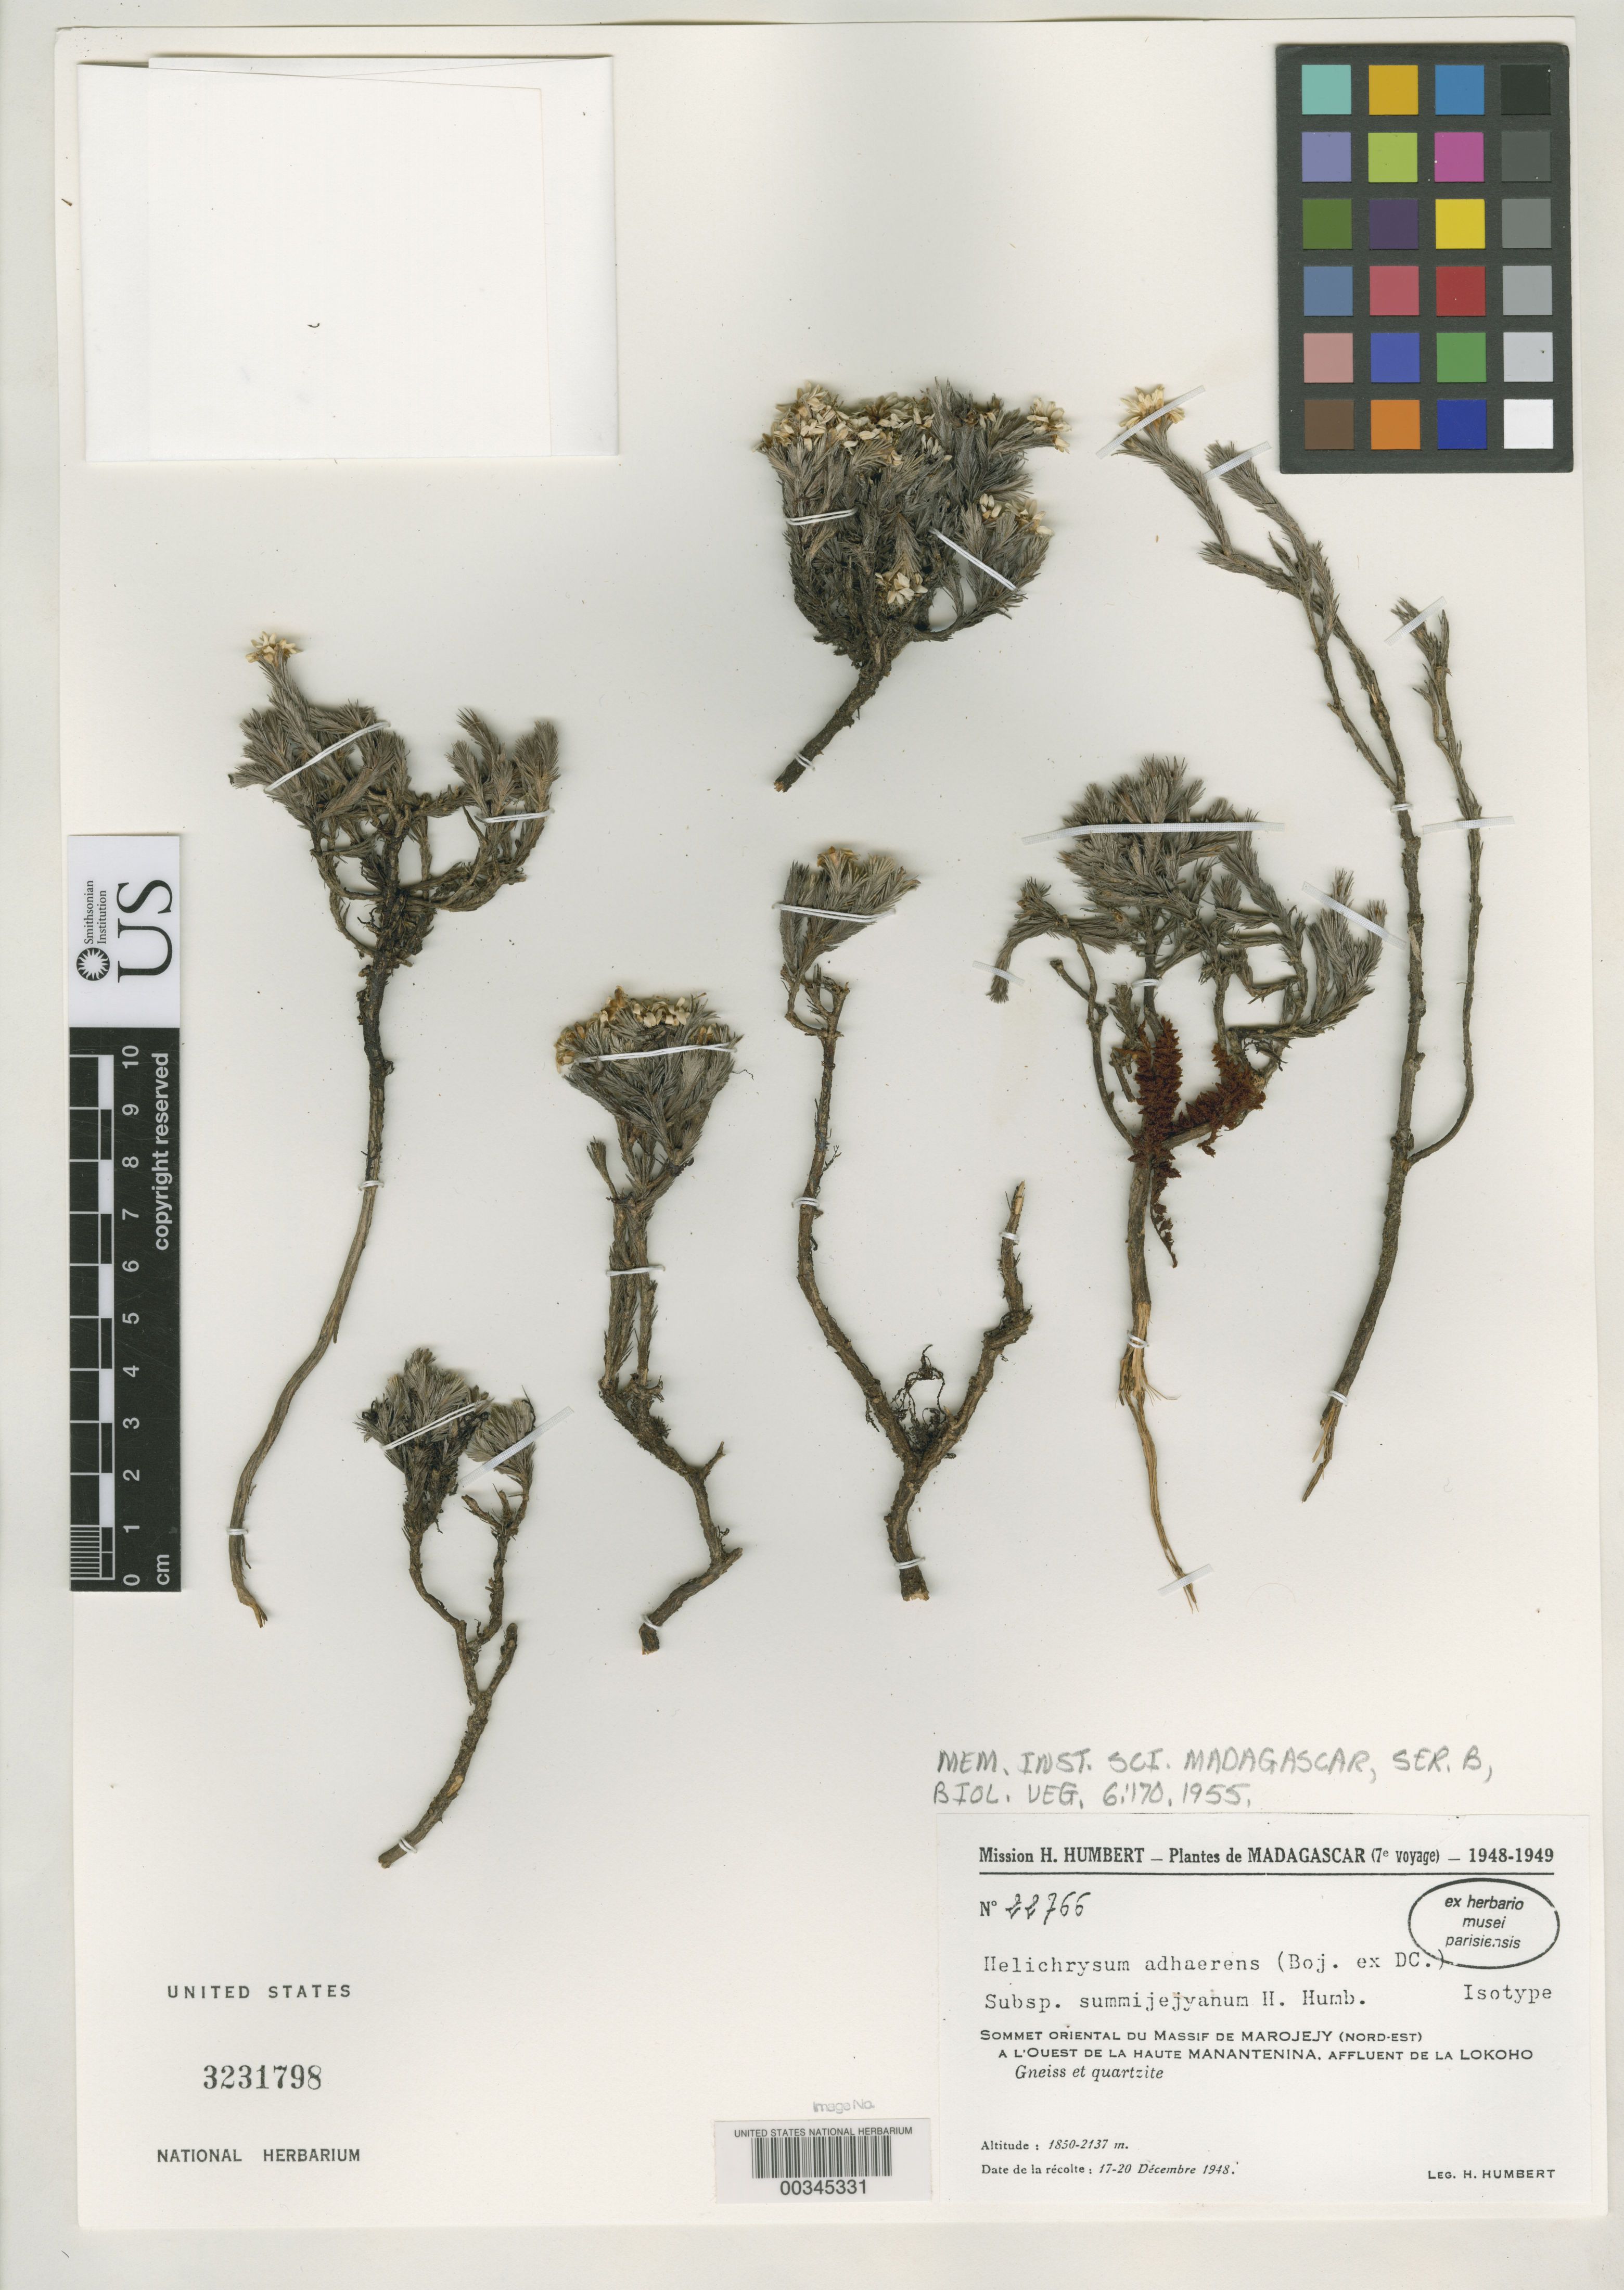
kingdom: Plantae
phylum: Tracheophyta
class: Magnoliopsida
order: Asterales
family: Asteraceae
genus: Helichrysum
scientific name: Helichrysum adhaerens subsp. summijejyanum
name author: Humbert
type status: Isotype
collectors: H. Humbert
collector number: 22766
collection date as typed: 17 Dec 1948 to 20 Dec 1948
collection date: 1948-12-17/1948-12-20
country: Madagascar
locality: Sommet oriental du Massif de Marojejy (NE) a l'ouest de la haute Manantenina, affluent de la Lokoho. [Eastern summit of the Marojejy Mountain Range (NE) to the west of upper Manantenina, tributary of the Lokoho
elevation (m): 1850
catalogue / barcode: US 3231798